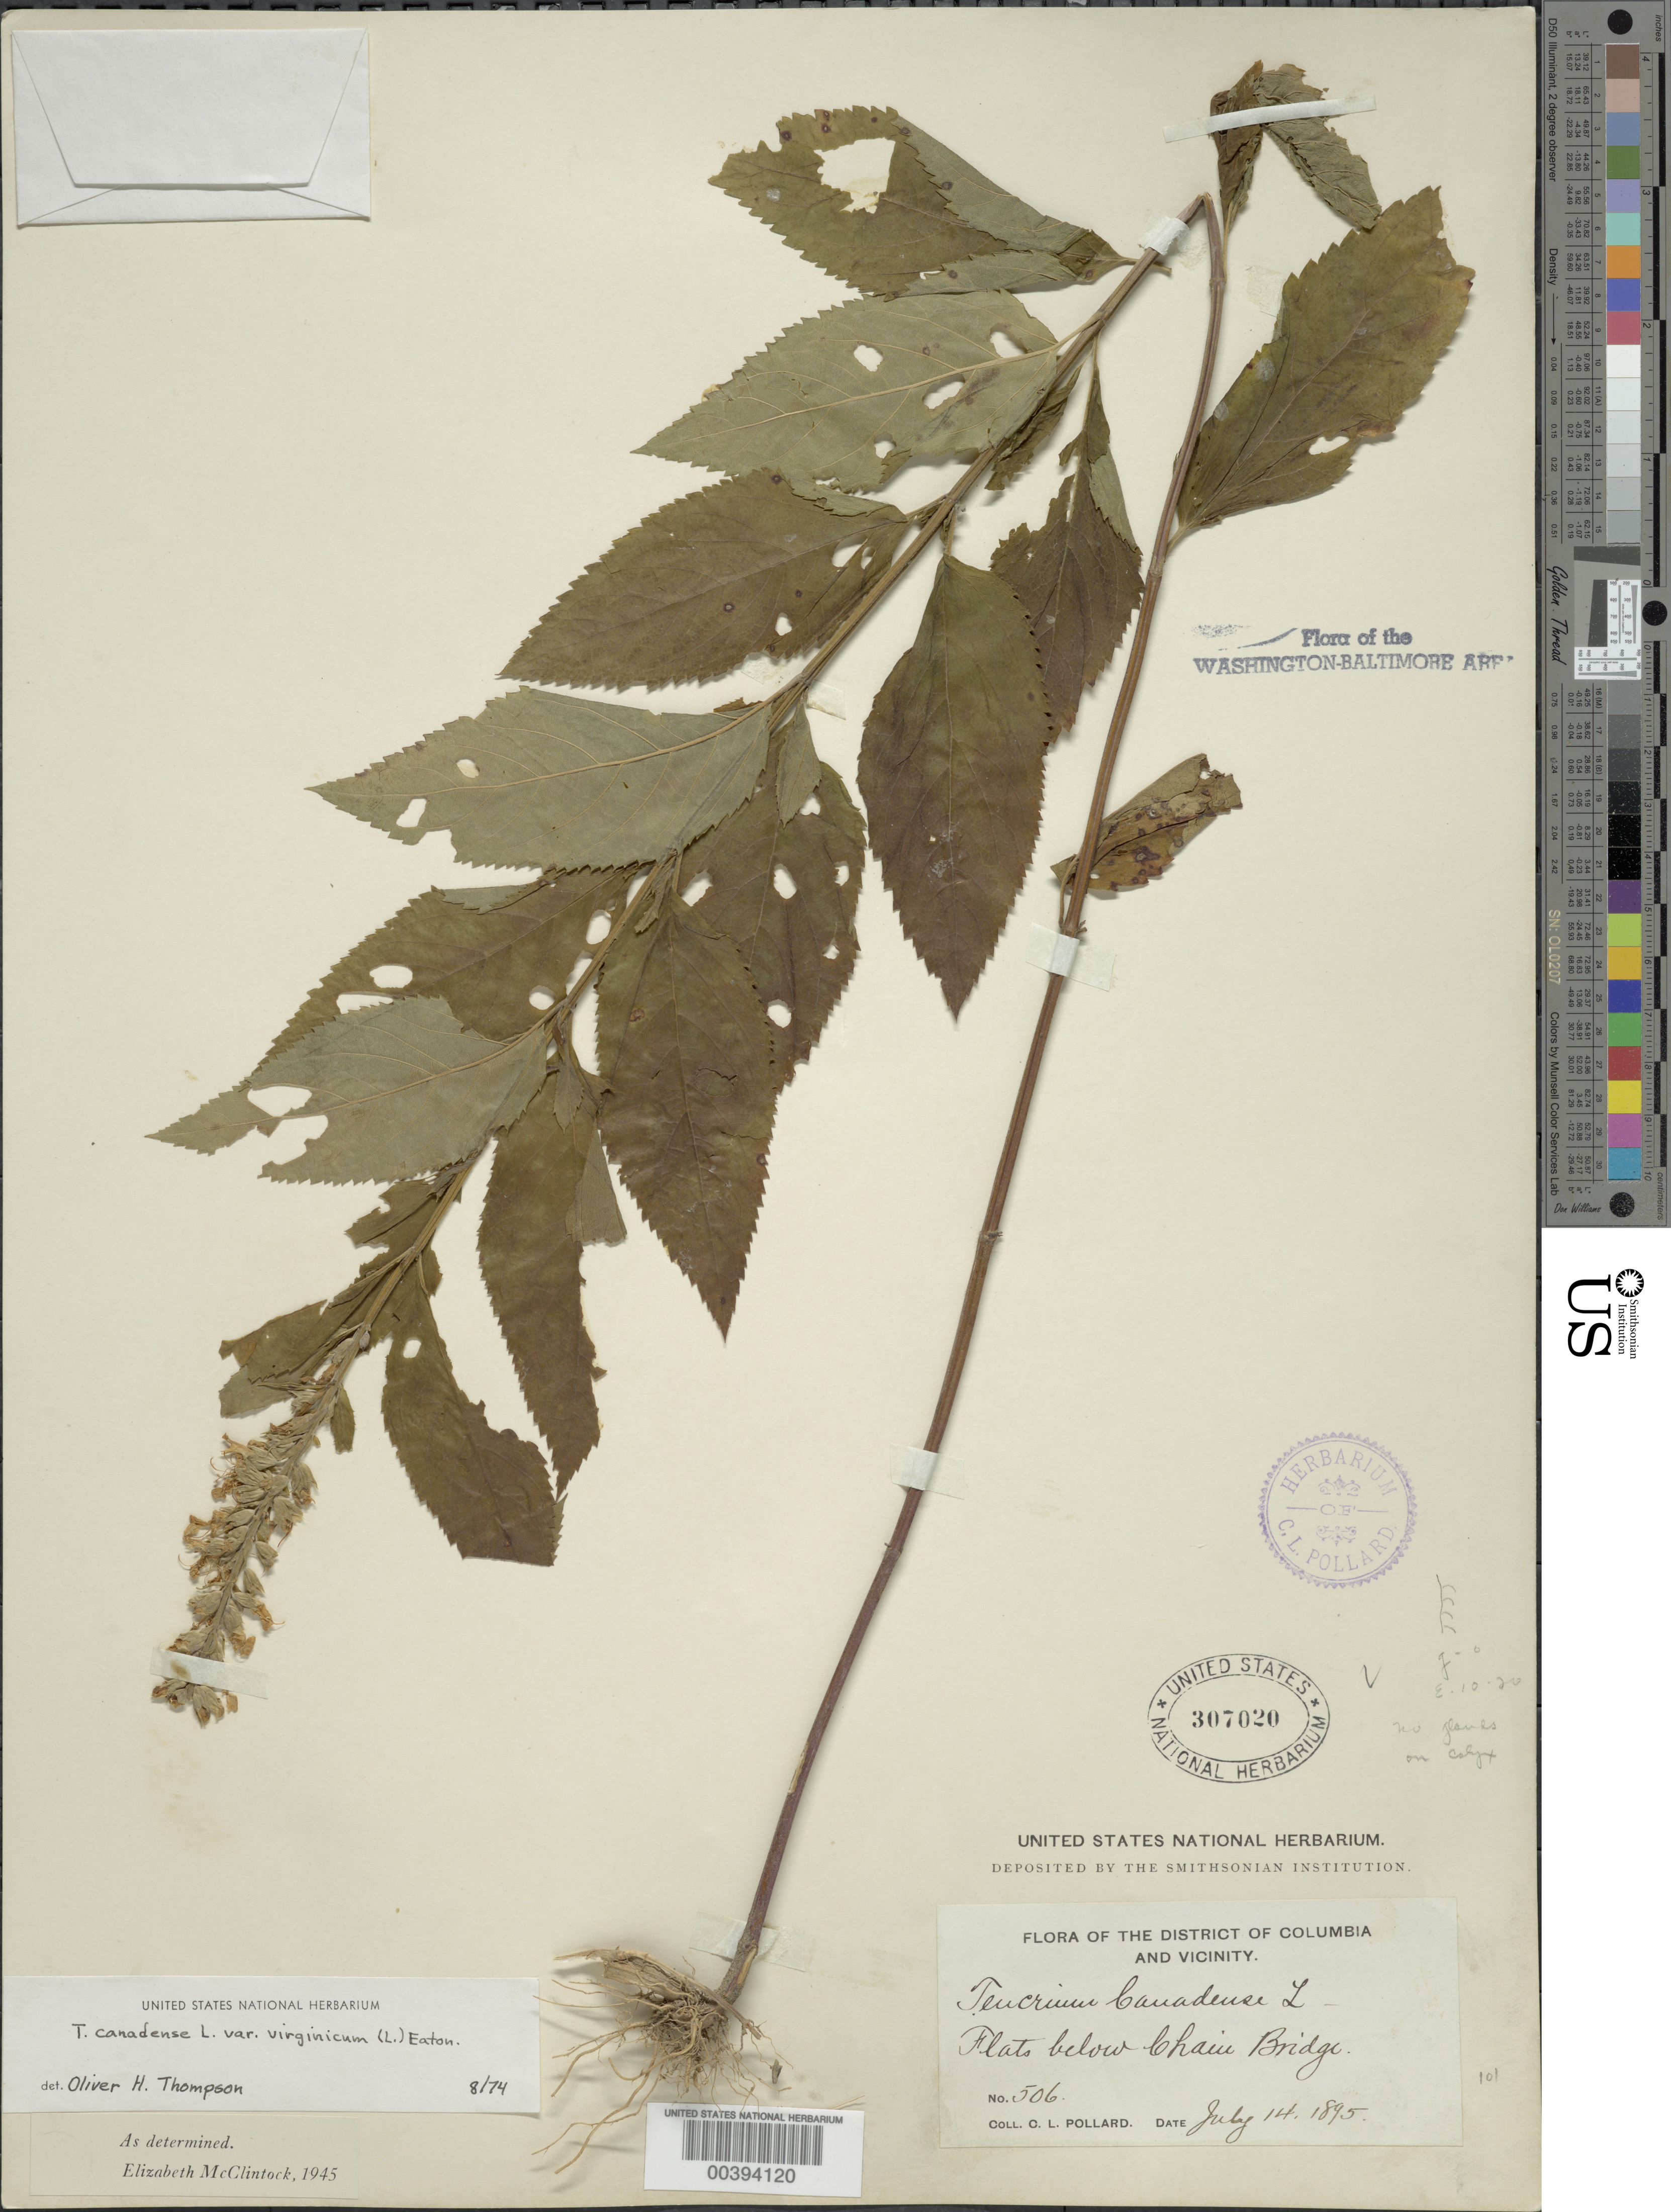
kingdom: Plantae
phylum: Tracheophyta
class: Magnoliopsida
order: Lamiales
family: Lamiaceae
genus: Teucrium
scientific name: Teucrium canadense var. virginicum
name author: L.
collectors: C. L. Pollard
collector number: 506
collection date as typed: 14 Jul 1895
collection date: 1895-07-14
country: United States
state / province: District of Columbia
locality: Potomac Flats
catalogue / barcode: US 307020